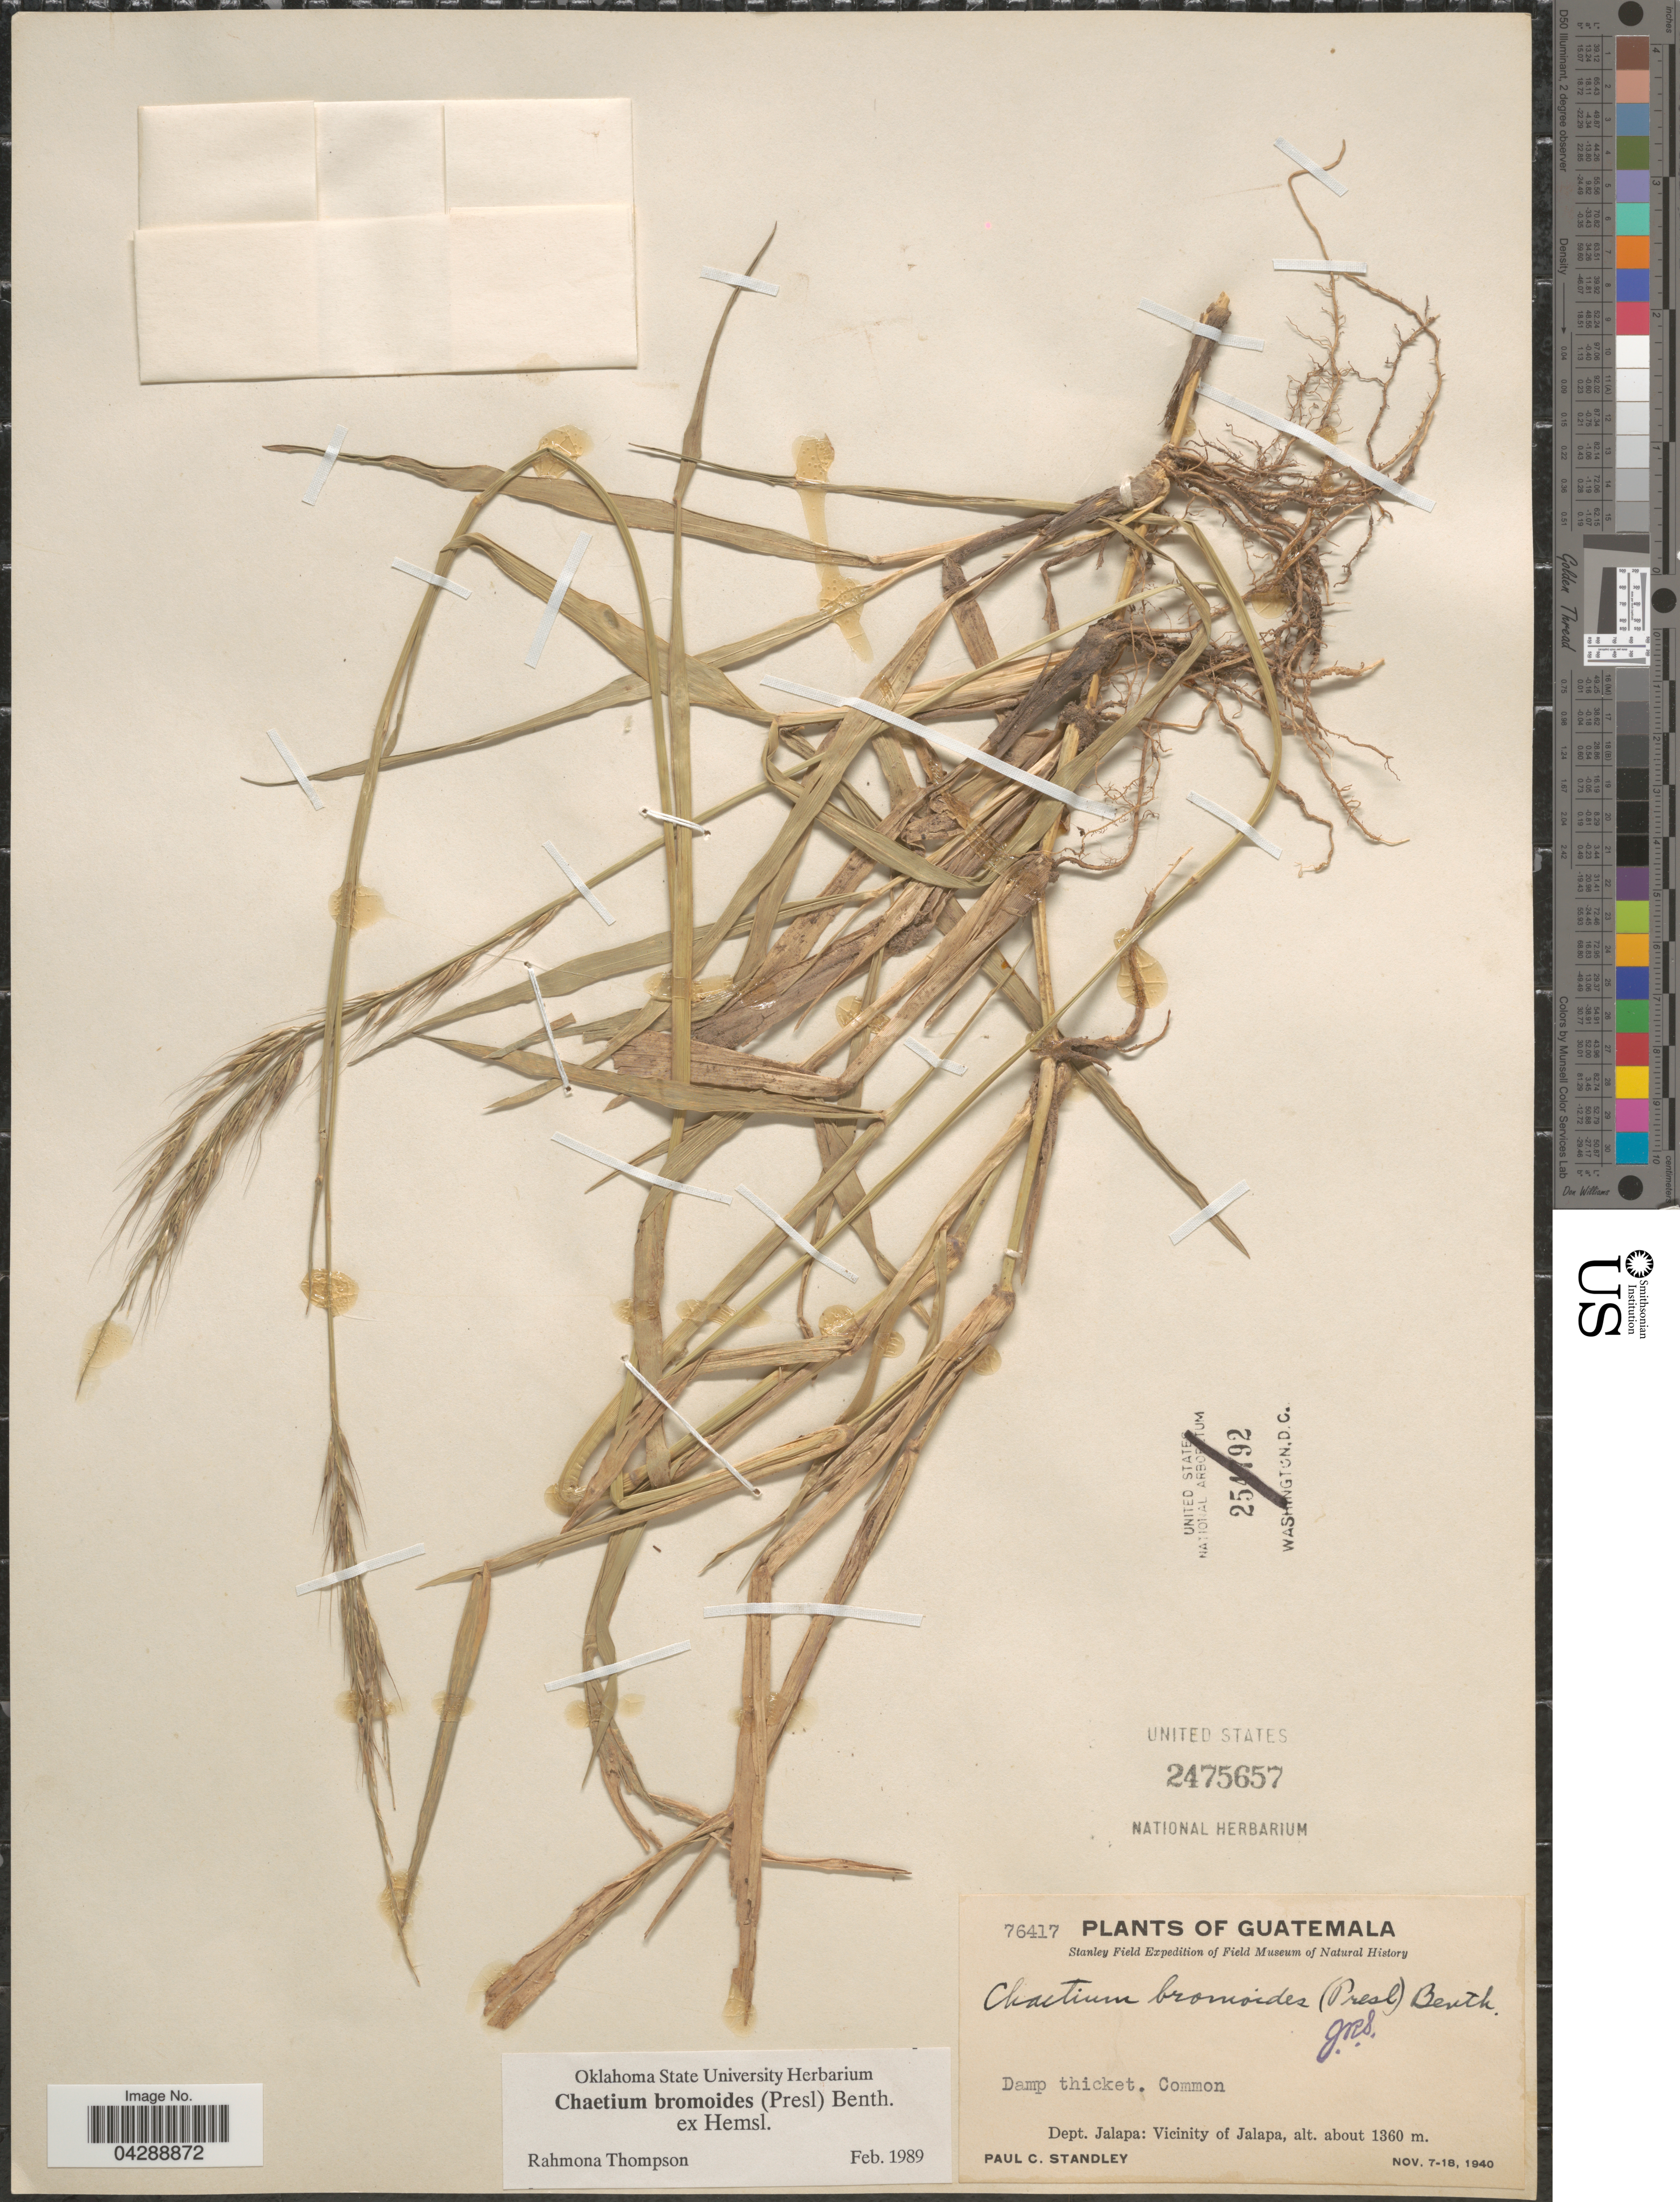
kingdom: Plantae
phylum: Tracheophyta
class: Liliopsida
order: Poales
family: Poaceae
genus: Chaetium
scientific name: Chaetium bromoides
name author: (J. Presl) Benth. ex Hemsl.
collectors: P. C. Standley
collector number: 76417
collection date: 1940-11-07/1940-11-18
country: Guatemala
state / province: Jalapa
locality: Stanley Field Expedition. Damp thicket. Common. Dept. Jalapa: Vicinity of Jalapa.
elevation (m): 1360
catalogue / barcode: US 2475657